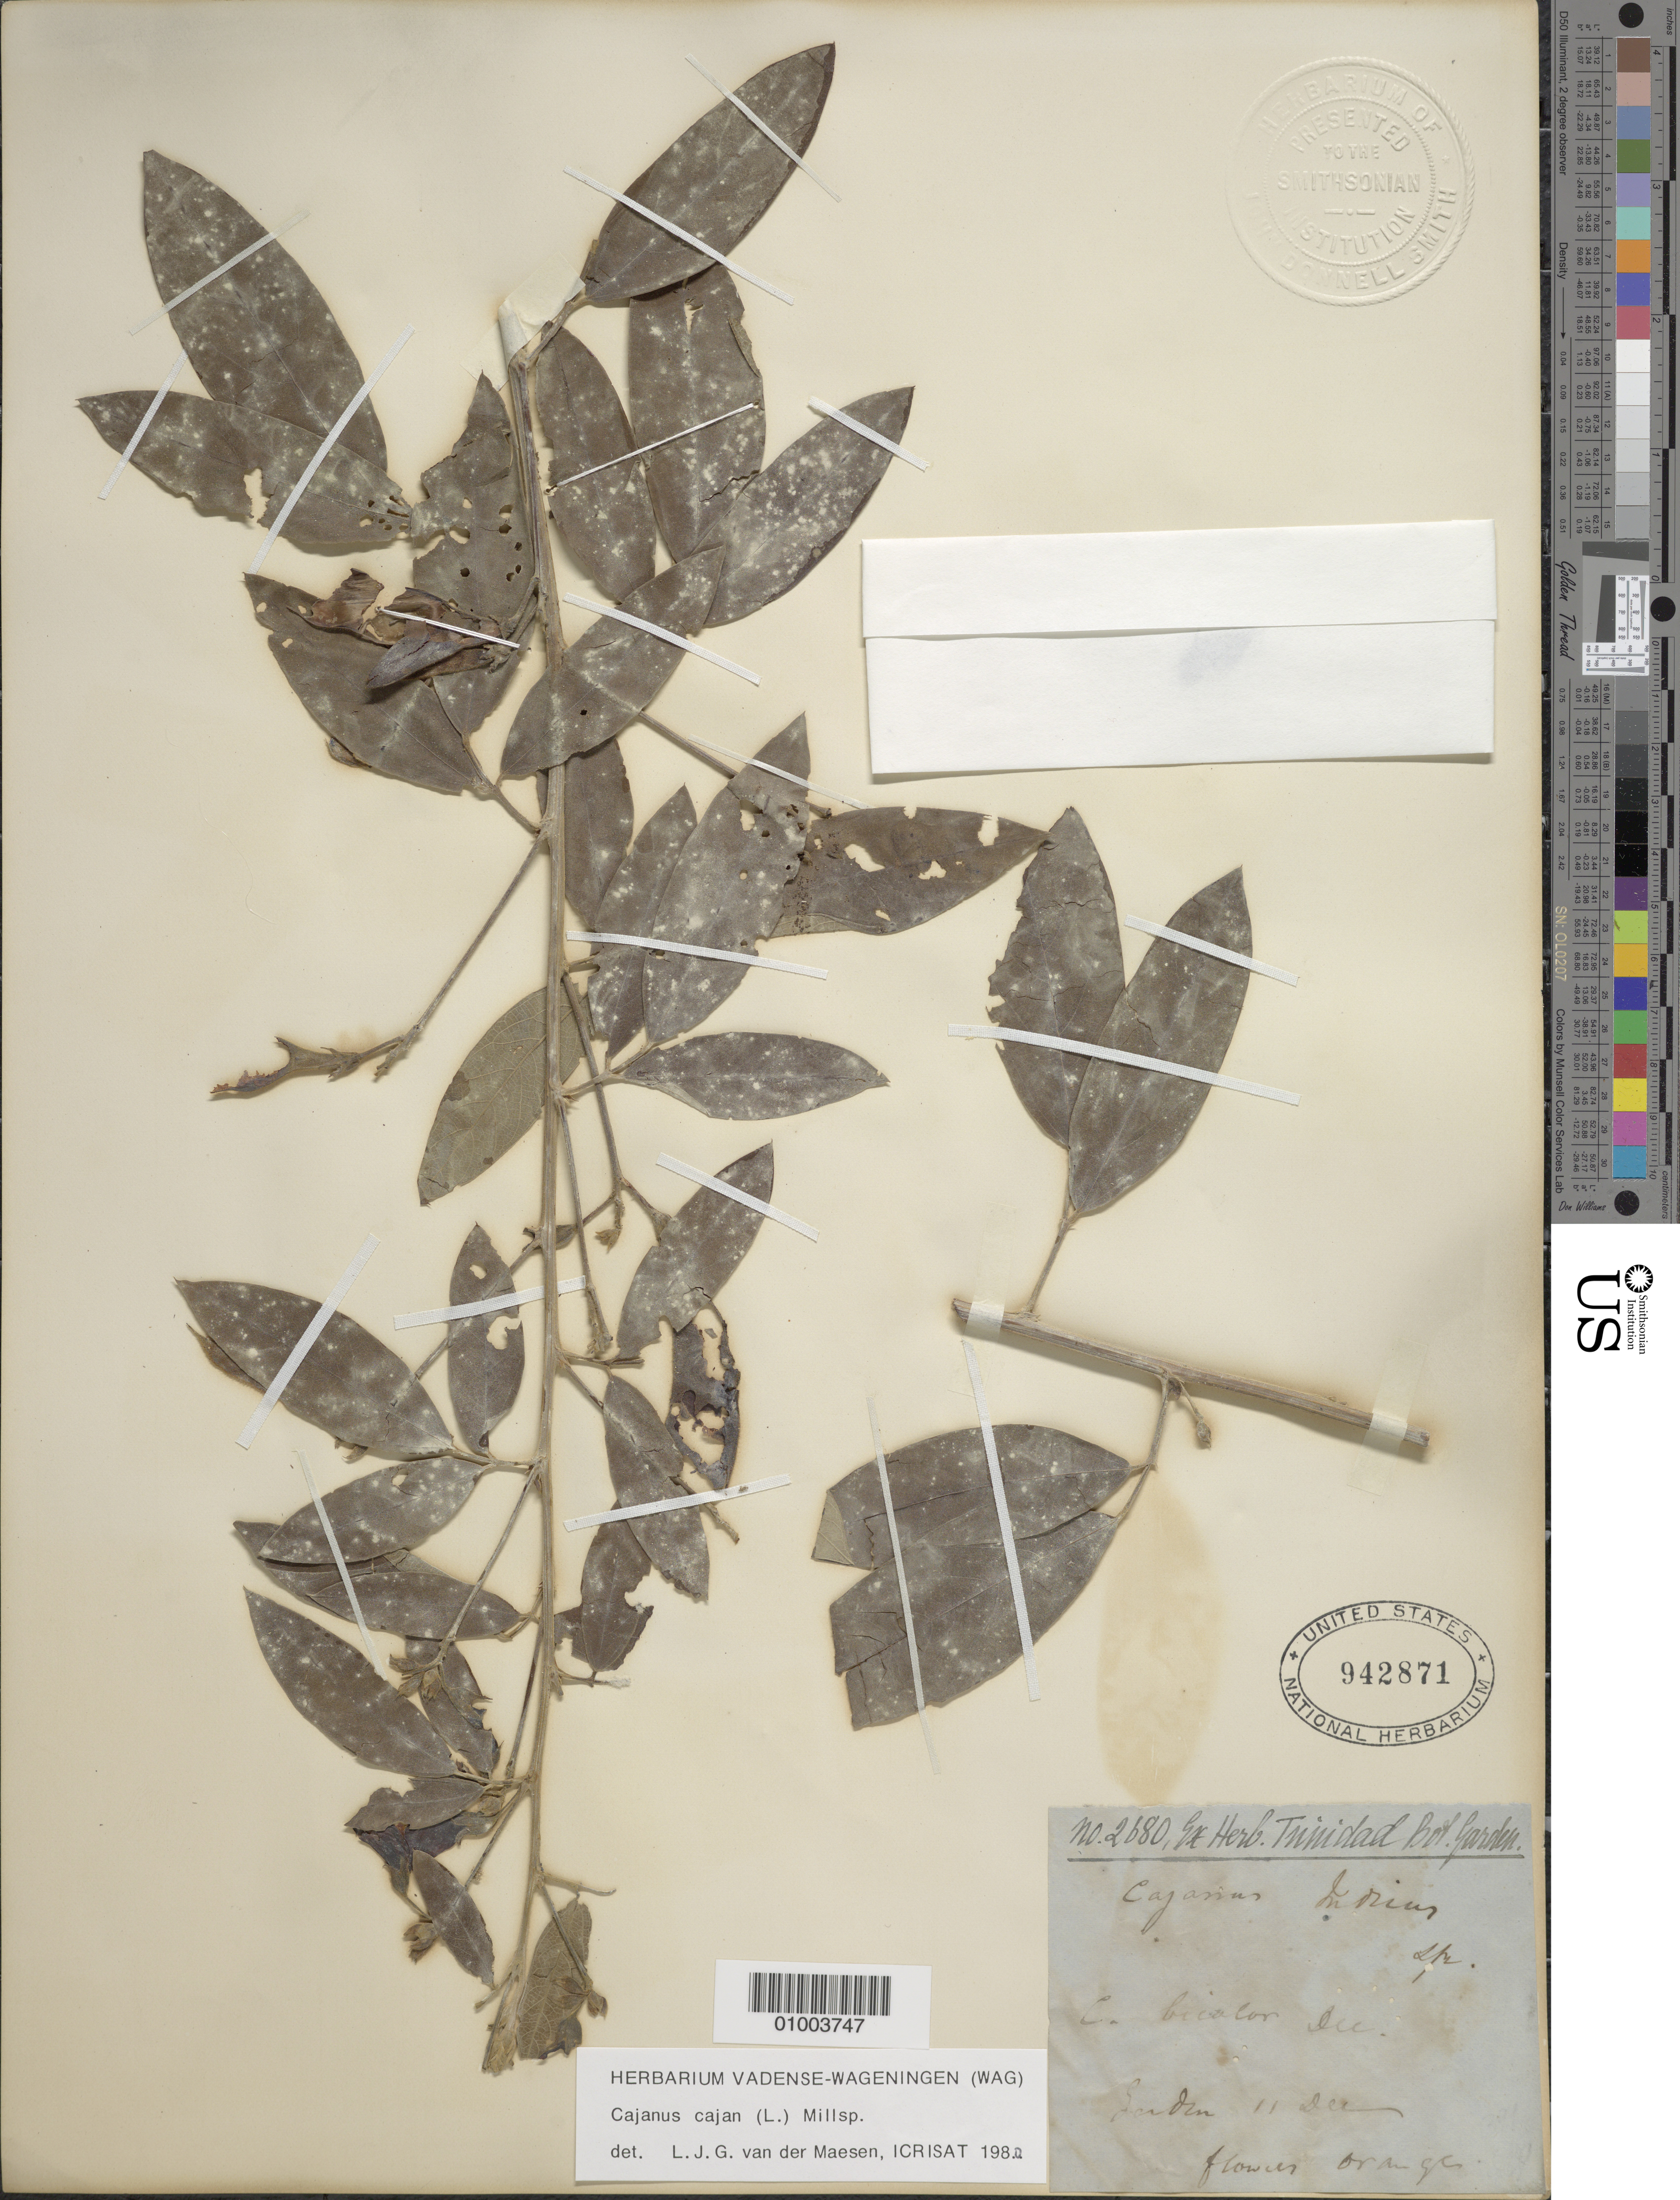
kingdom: Plantae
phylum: Tracheophyta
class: Magnoliopsida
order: Fabales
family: Fabaceae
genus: Cajanus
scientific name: Cajanus cajan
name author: (L.) Huth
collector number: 2680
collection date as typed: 11 Dec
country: Trinidad and Tobago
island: Trinidad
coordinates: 0 N, 0 E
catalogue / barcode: US 942871